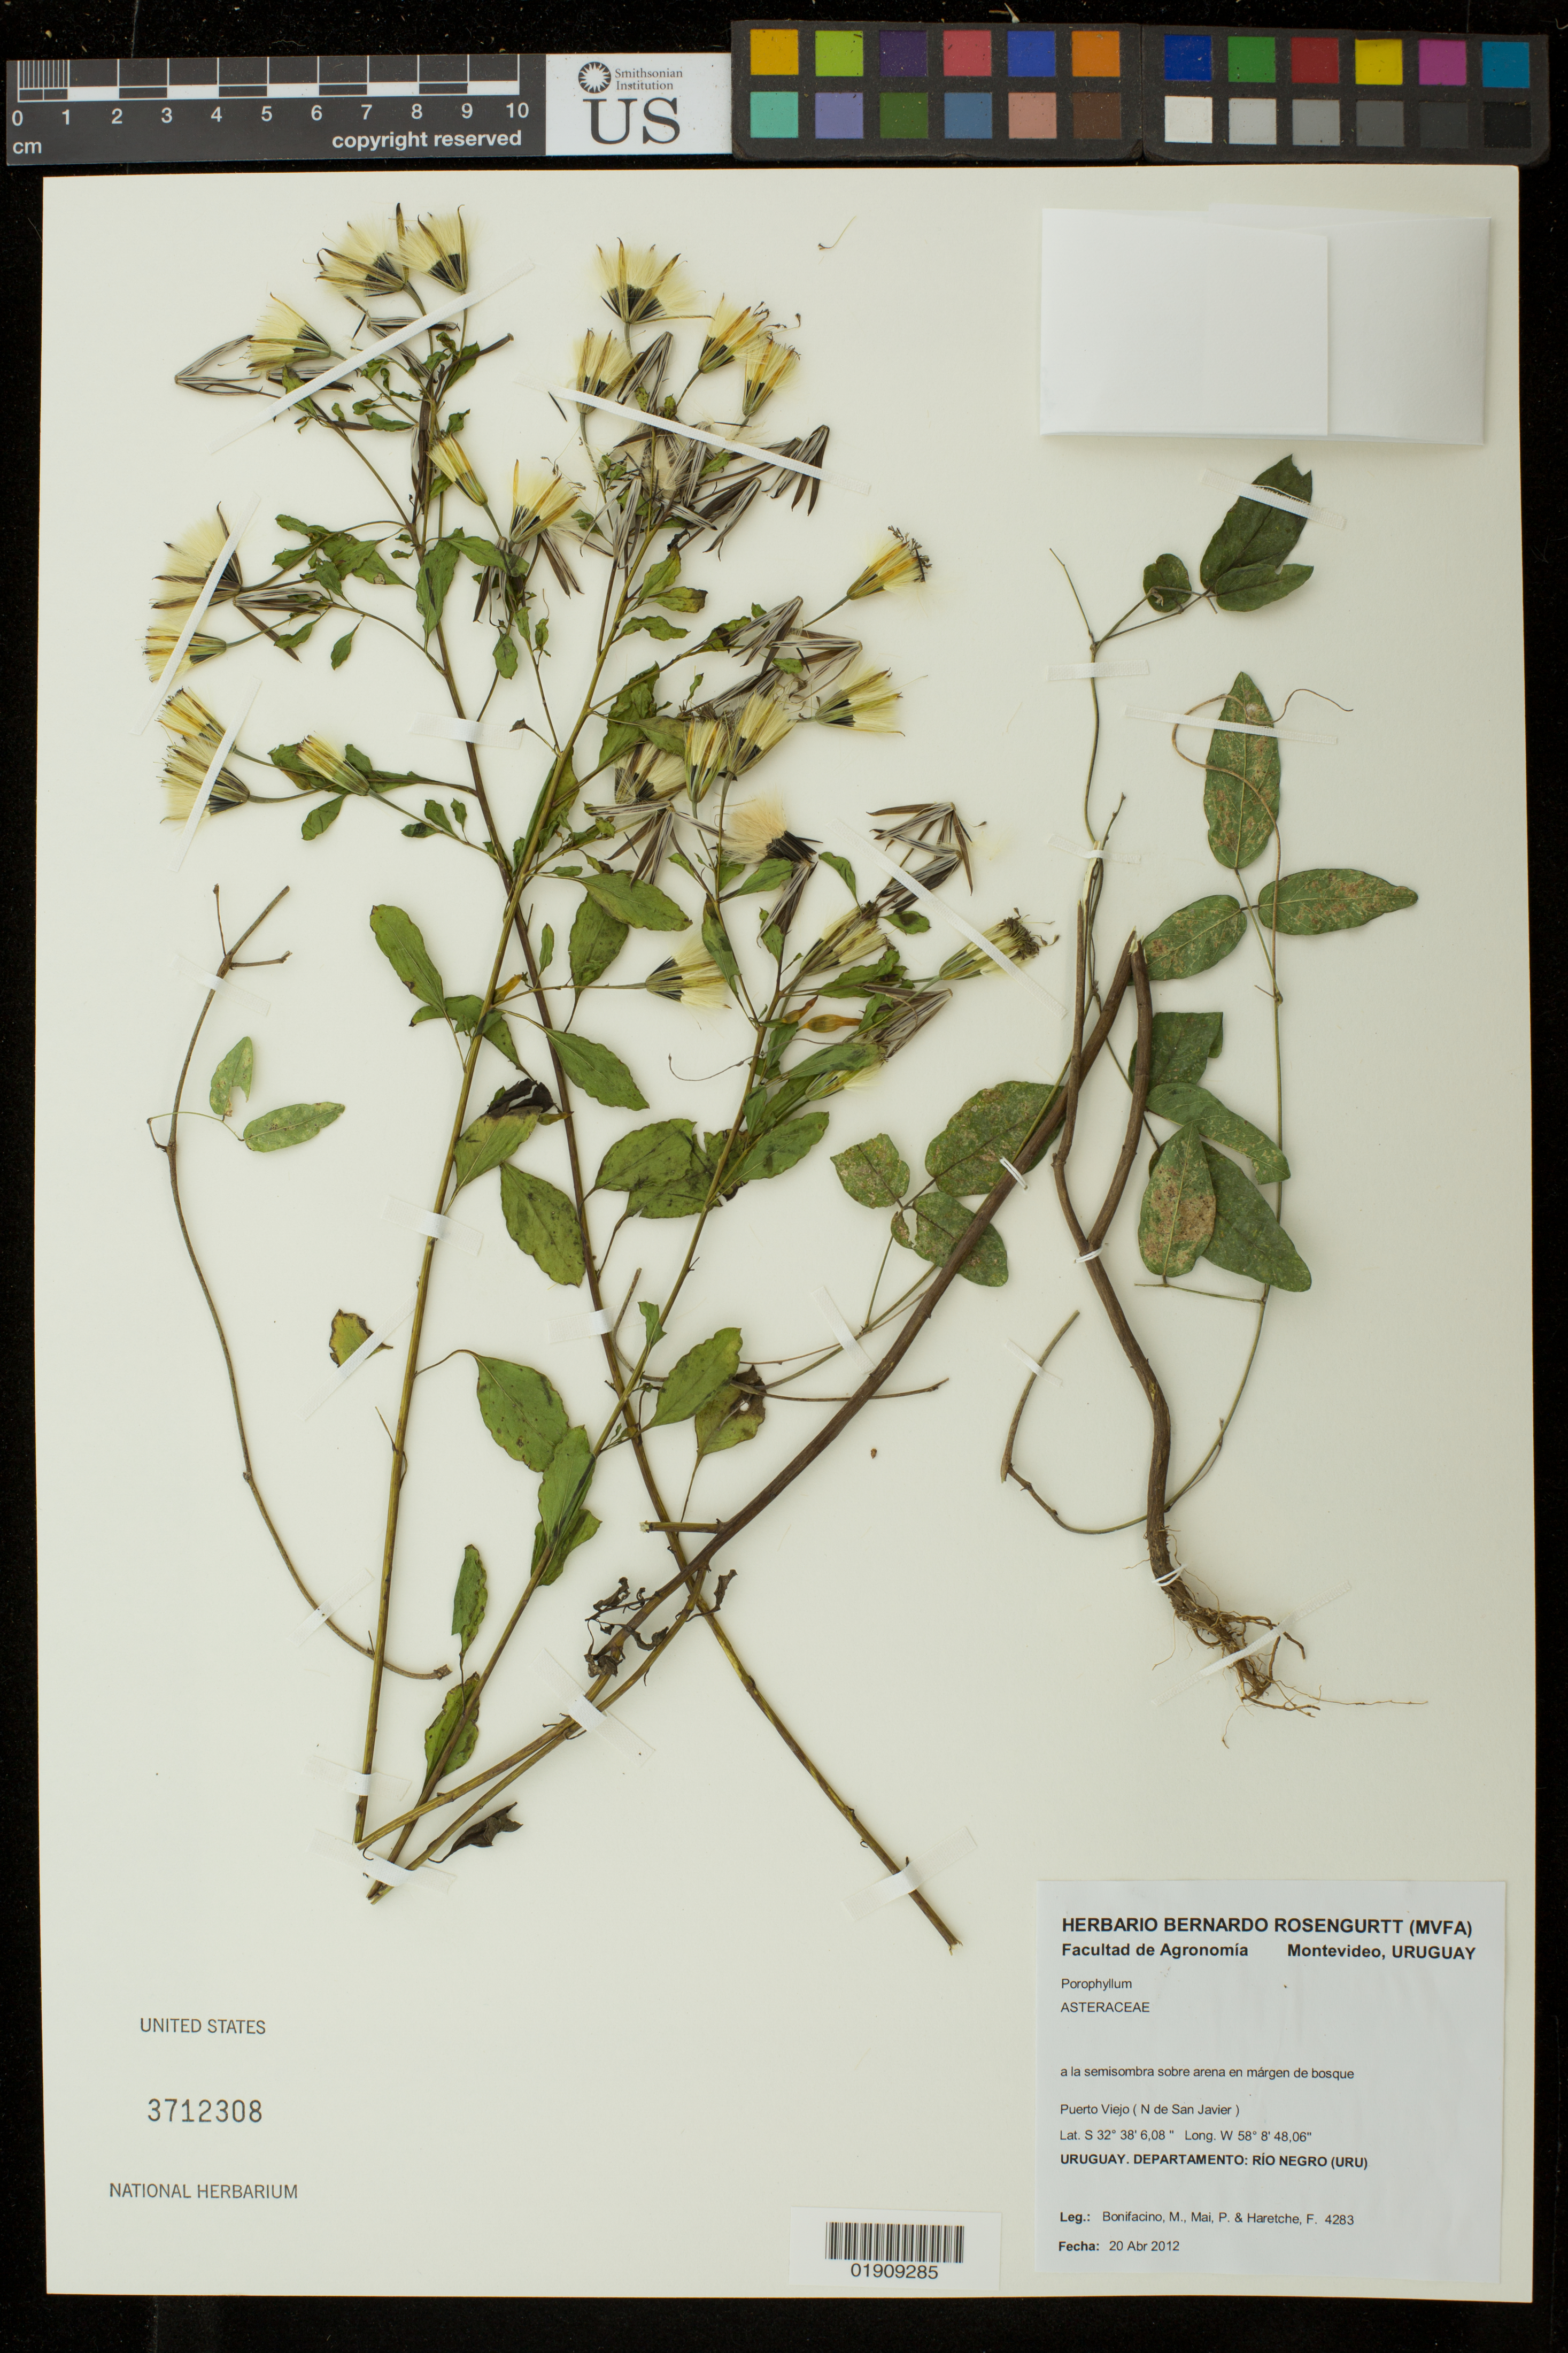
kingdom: Plantae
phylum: Tracheophyta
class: Magnoliopsida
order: Asterales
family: Asteraceae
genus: Porophyllum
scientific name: Porophyllum ruderale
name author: (Jacq.) Cass.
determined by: Anzuinelli, M.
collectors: M. Bonifacino, P. Mai & F. Haretche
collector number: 4283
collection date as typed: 20 April 2012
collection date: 2012-04-20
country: Uruguay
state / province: Río Negro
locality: Puerto Viejo (N de San Javier)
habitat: A la semisombra sobre arena en margen de bosque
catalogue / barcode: US 3712308